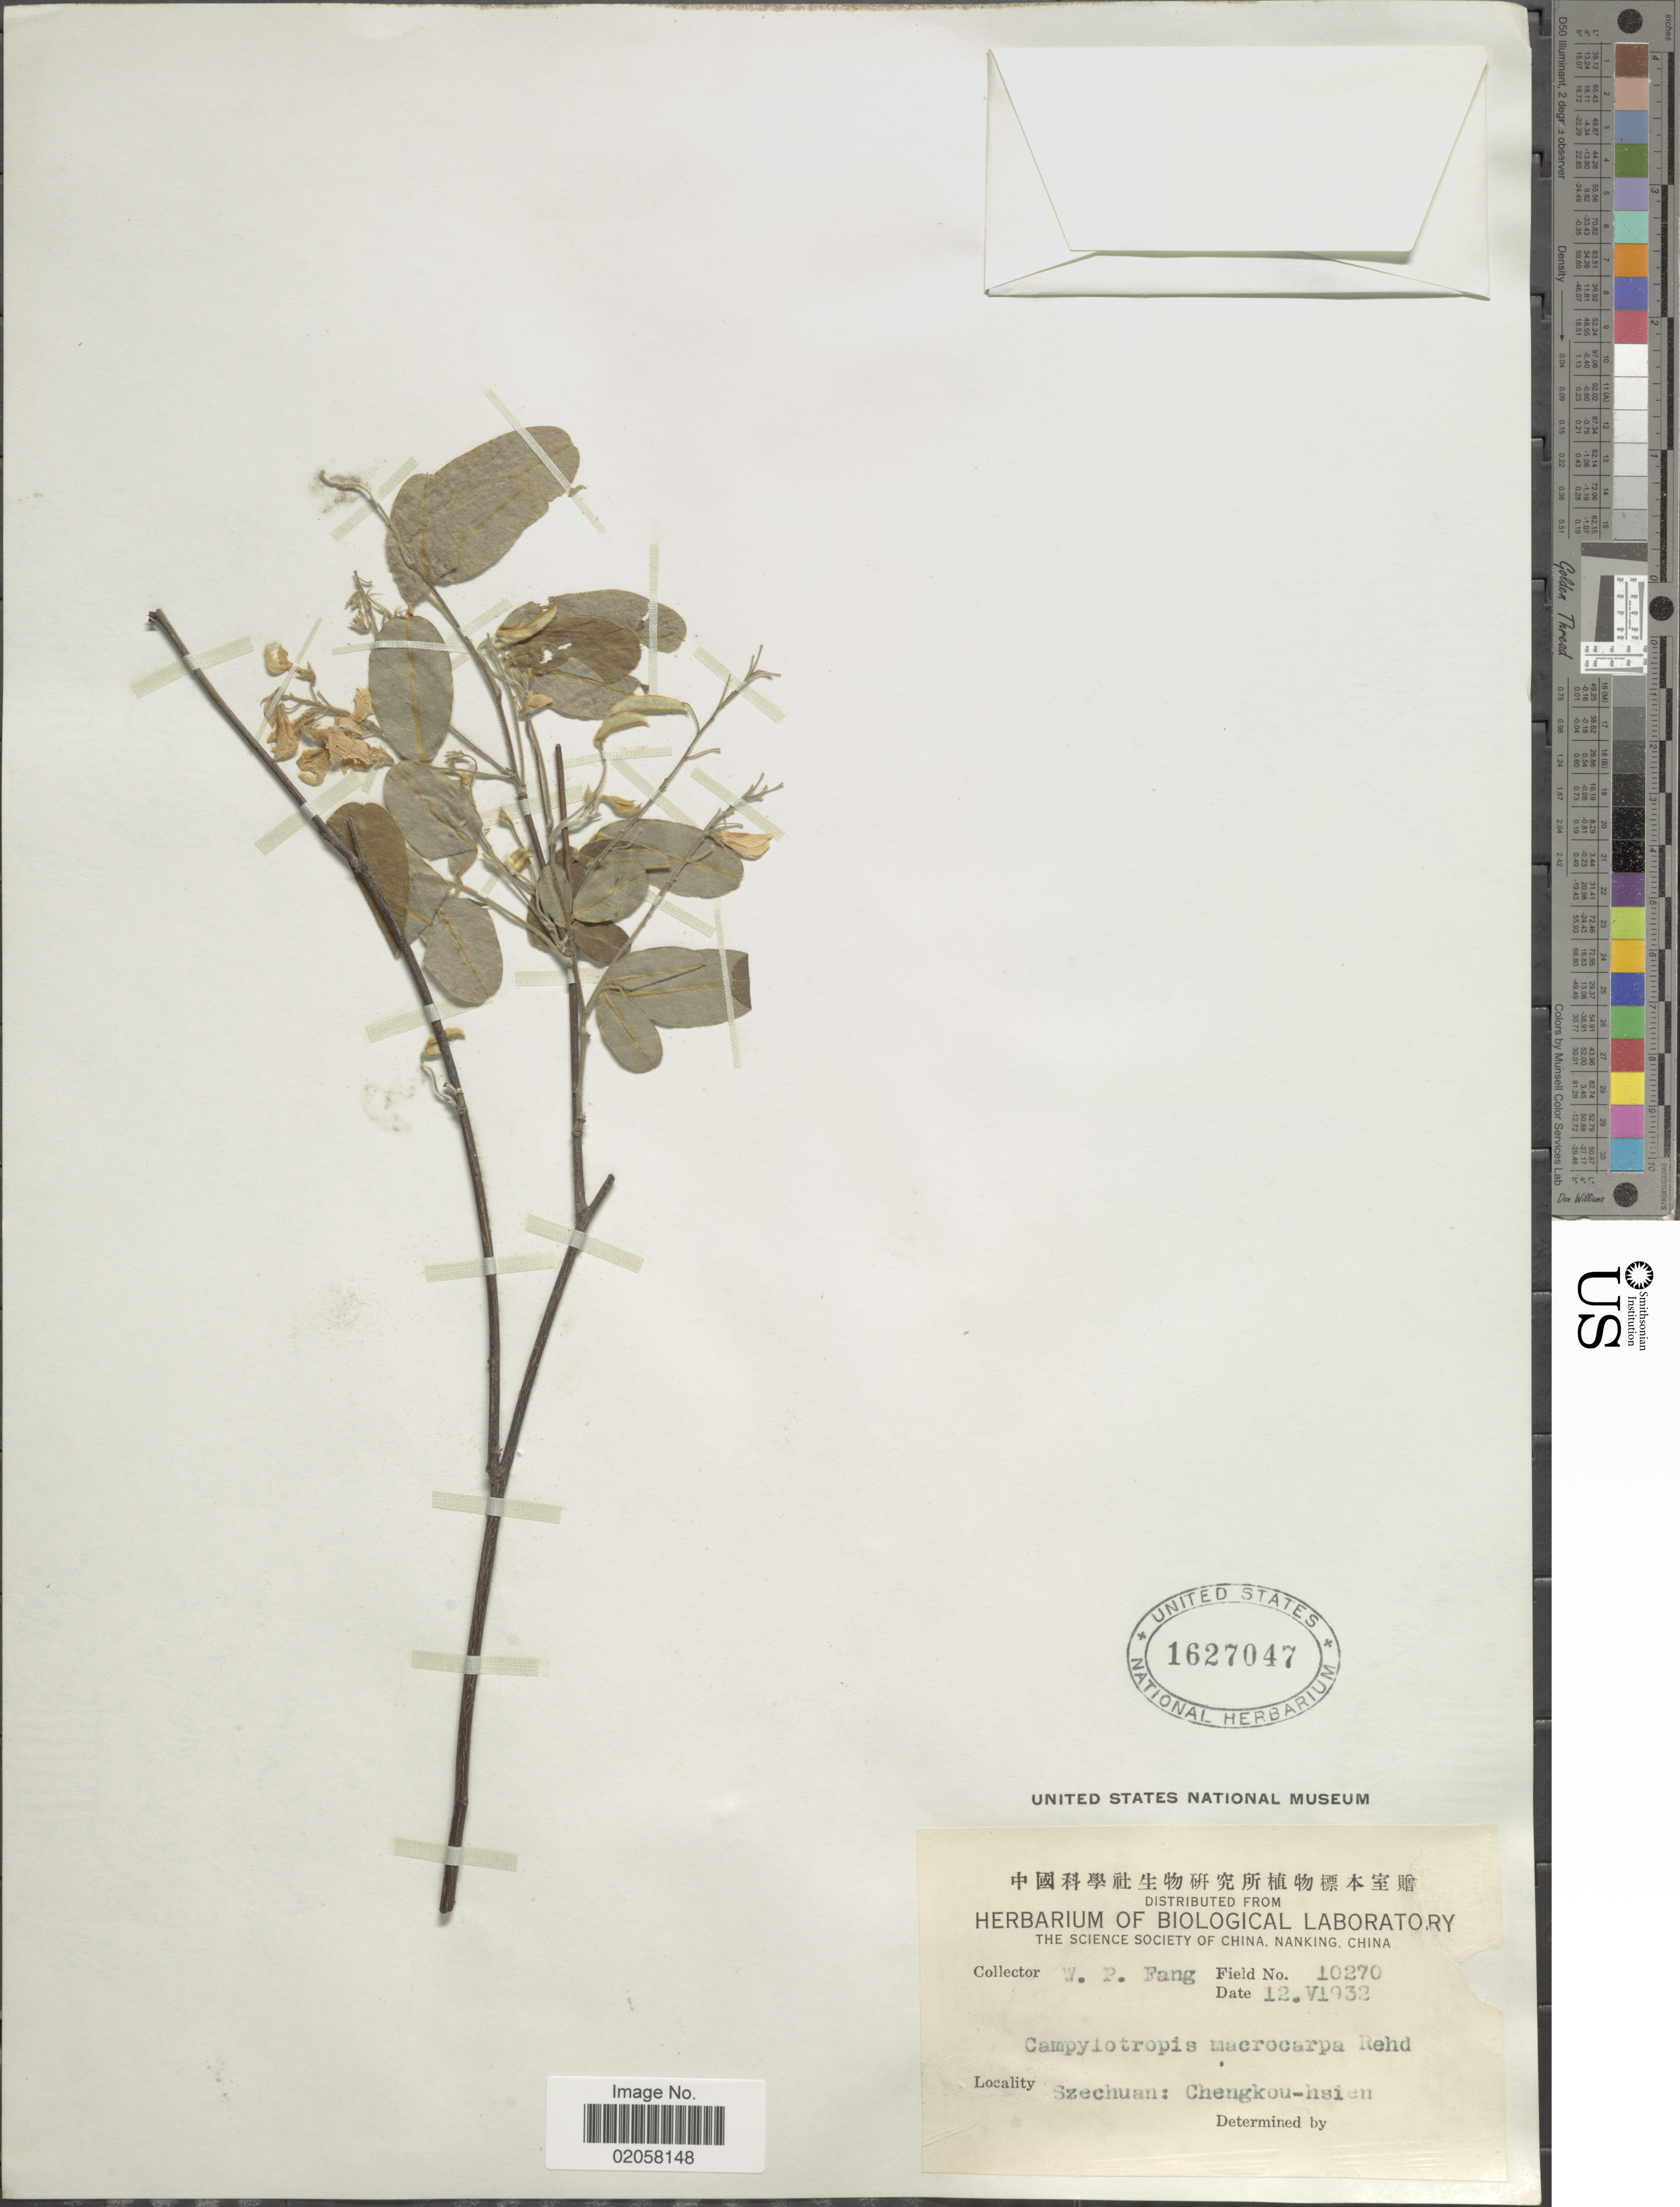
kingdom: Plantae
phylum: Tracheophyta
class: Magnoliopsida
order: Fabales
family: Fabaceae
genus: Campylotropis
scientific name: Campylotropis macrocarpa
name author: H. Ohashi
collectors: W. P. Fang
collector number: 10270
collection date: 1932-06-12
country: China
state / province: Sichuan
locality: Szechuan: Chengkou-hsien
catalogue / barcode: US 1627047